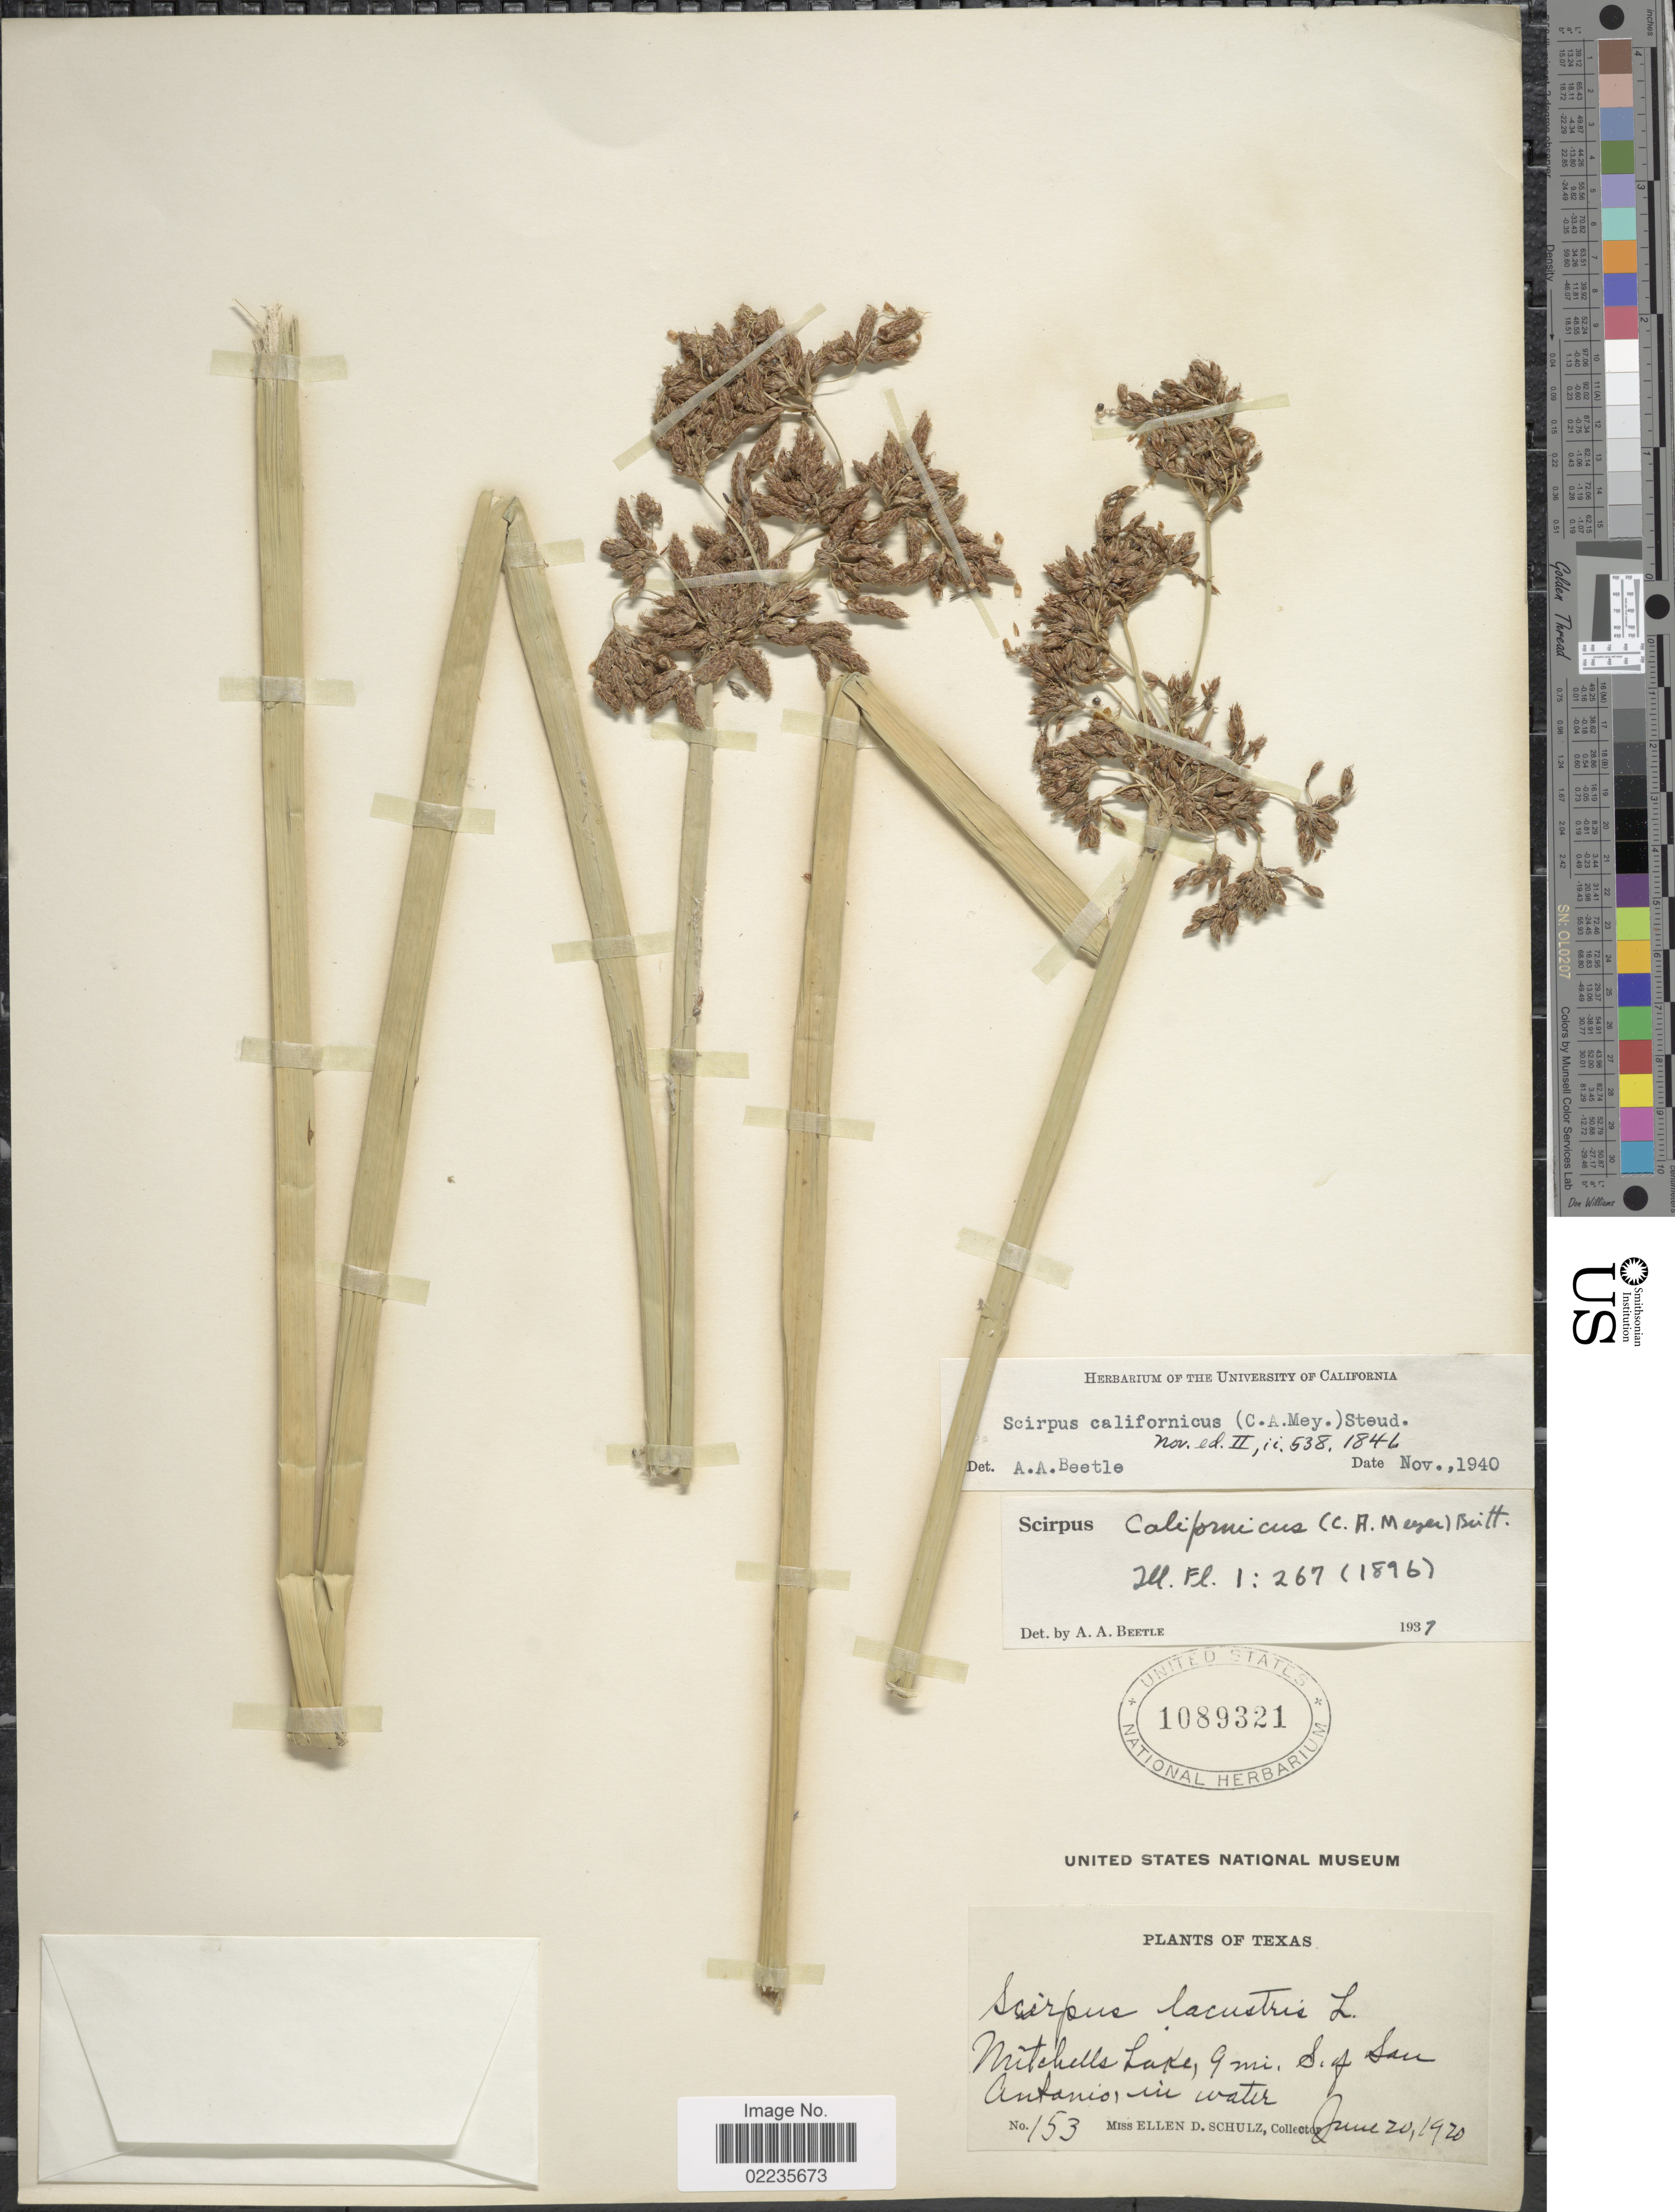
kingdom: Plantae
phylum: Tracheophyta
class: Liliopsida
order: Poales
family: Cyperaceae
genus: Schoenoplectus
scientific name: Schoenoplectus californicus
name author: (C.A. Mey.) Soják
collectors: E. D. Schulz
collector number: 153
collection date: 1920-06-20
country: United States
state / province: Texas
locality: Mitchells Lake, 9 mi. S.of San Antonio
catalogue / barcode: US 1089321